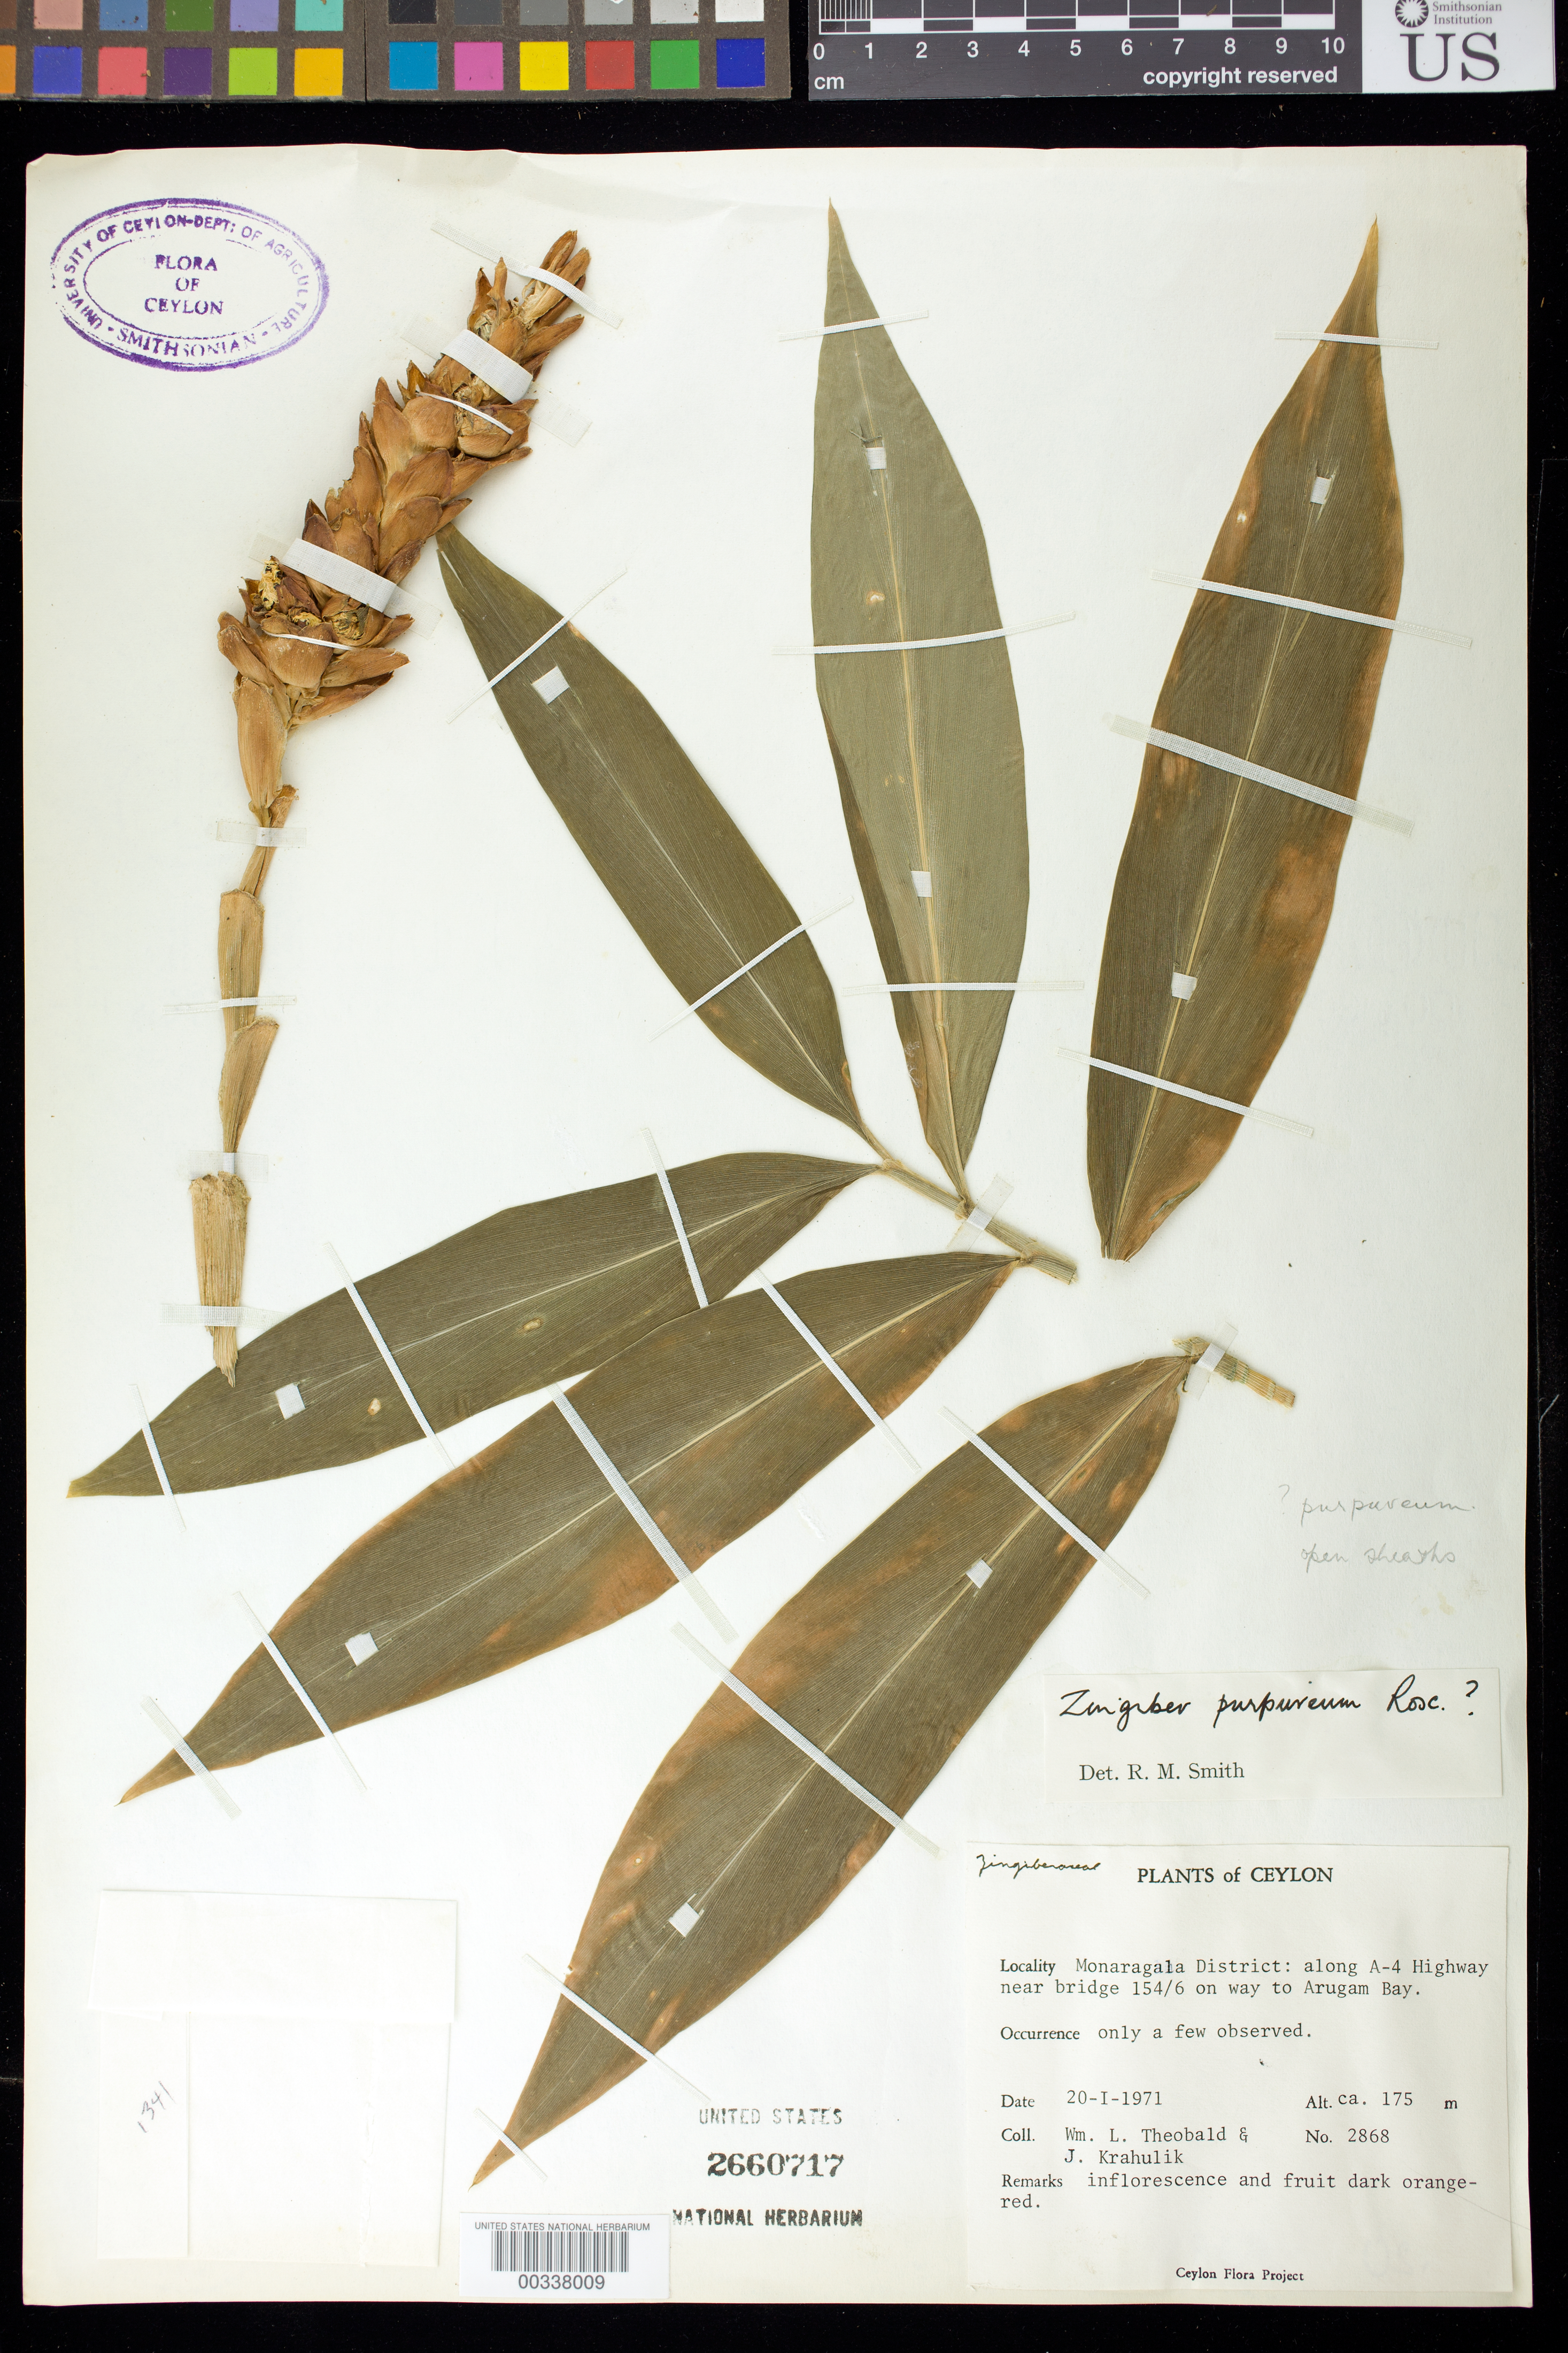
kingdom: Plantae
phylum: Tracheophyta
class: Liliopsida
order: Zingiberales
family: Zingiberaceae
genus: Zingiber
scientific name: Zingiber purpureum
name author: Roscoe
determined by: Smith, R. M.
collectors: W. Theobald & J. Krahulik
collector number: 2868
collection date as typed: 20 Jan 1971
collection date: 1971-01-20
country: Sri Lanka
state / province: Uva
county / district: Monaragala Dist.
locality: Along a-4 highway near bridge 154/6 on way to arugam bay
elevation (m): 175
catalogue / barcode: US 2660717